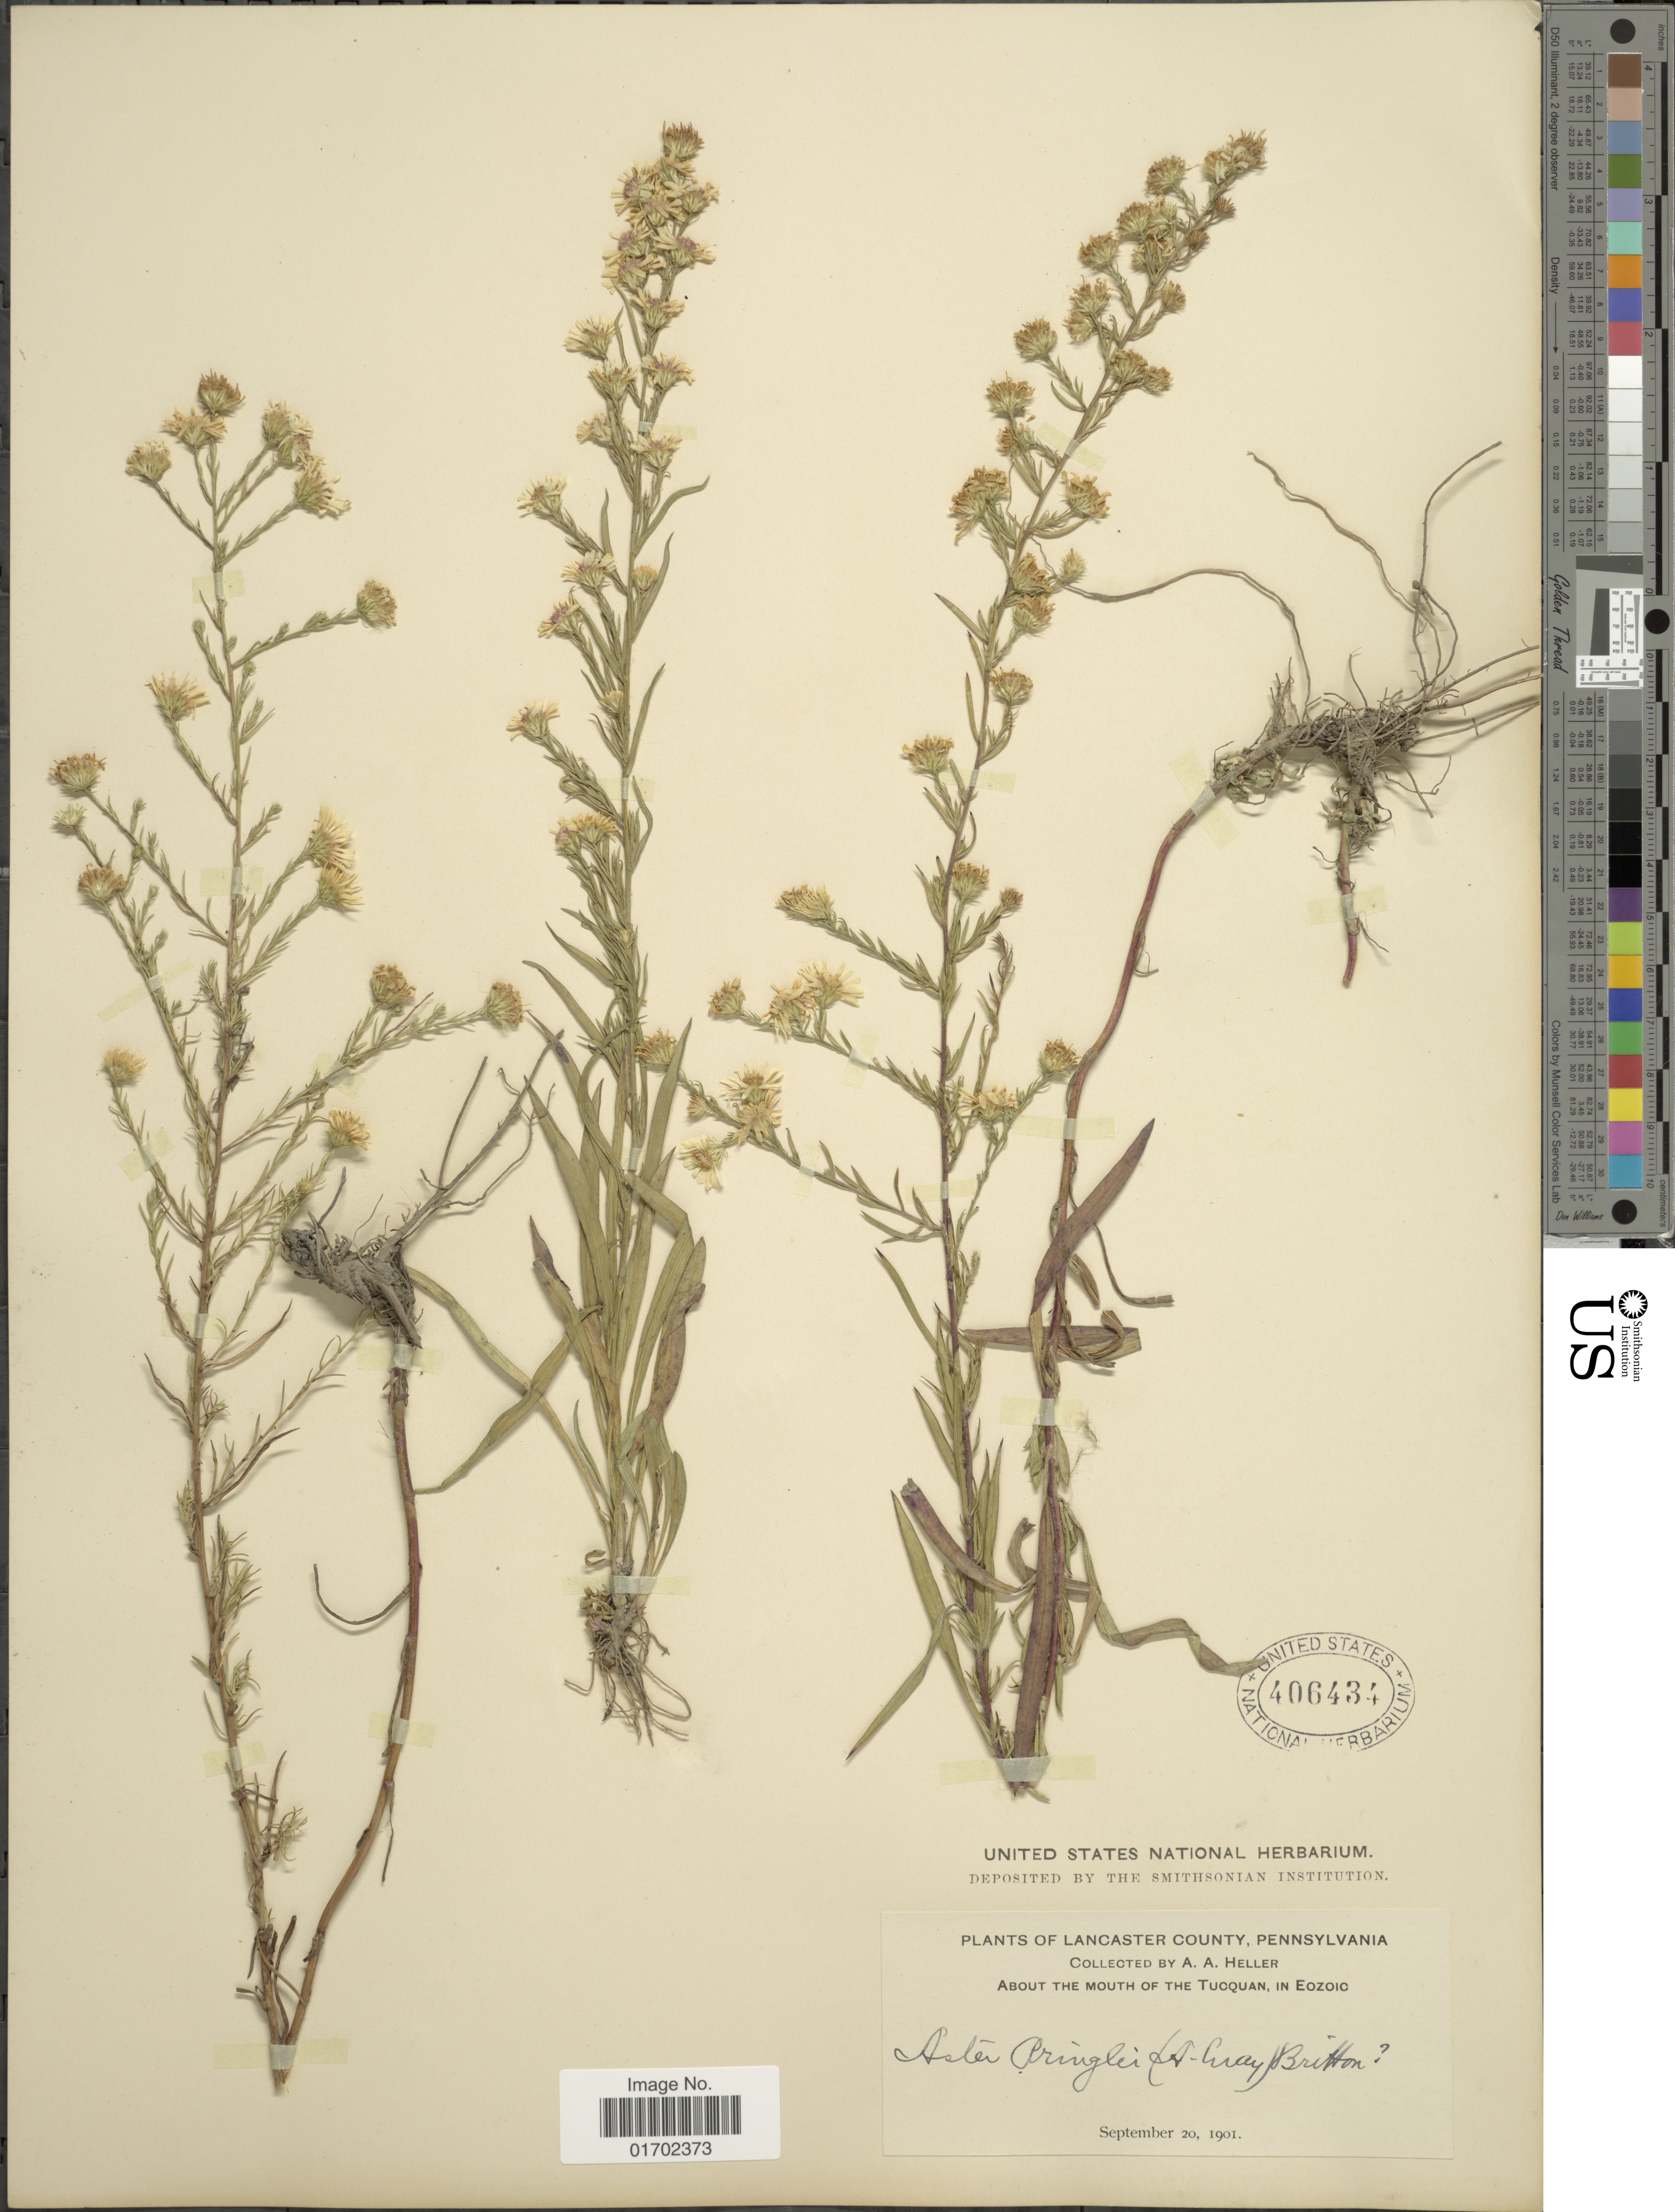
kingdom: Plantae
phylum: Tracheophyta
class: Magnoliopsida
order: Asterales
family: Asteraceae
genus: Symphyotrichum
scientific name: Symphyotrichum pilosum var. pringlei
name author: (A. Gray) G.L. Nesom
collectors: A. A. Heller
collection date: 1901-09-20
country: United States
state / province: Pennsylvania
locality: Lancaster County, Pennsylvania. About the Mouth of the Tucquan, in Eozoic.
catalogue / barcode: US 406434